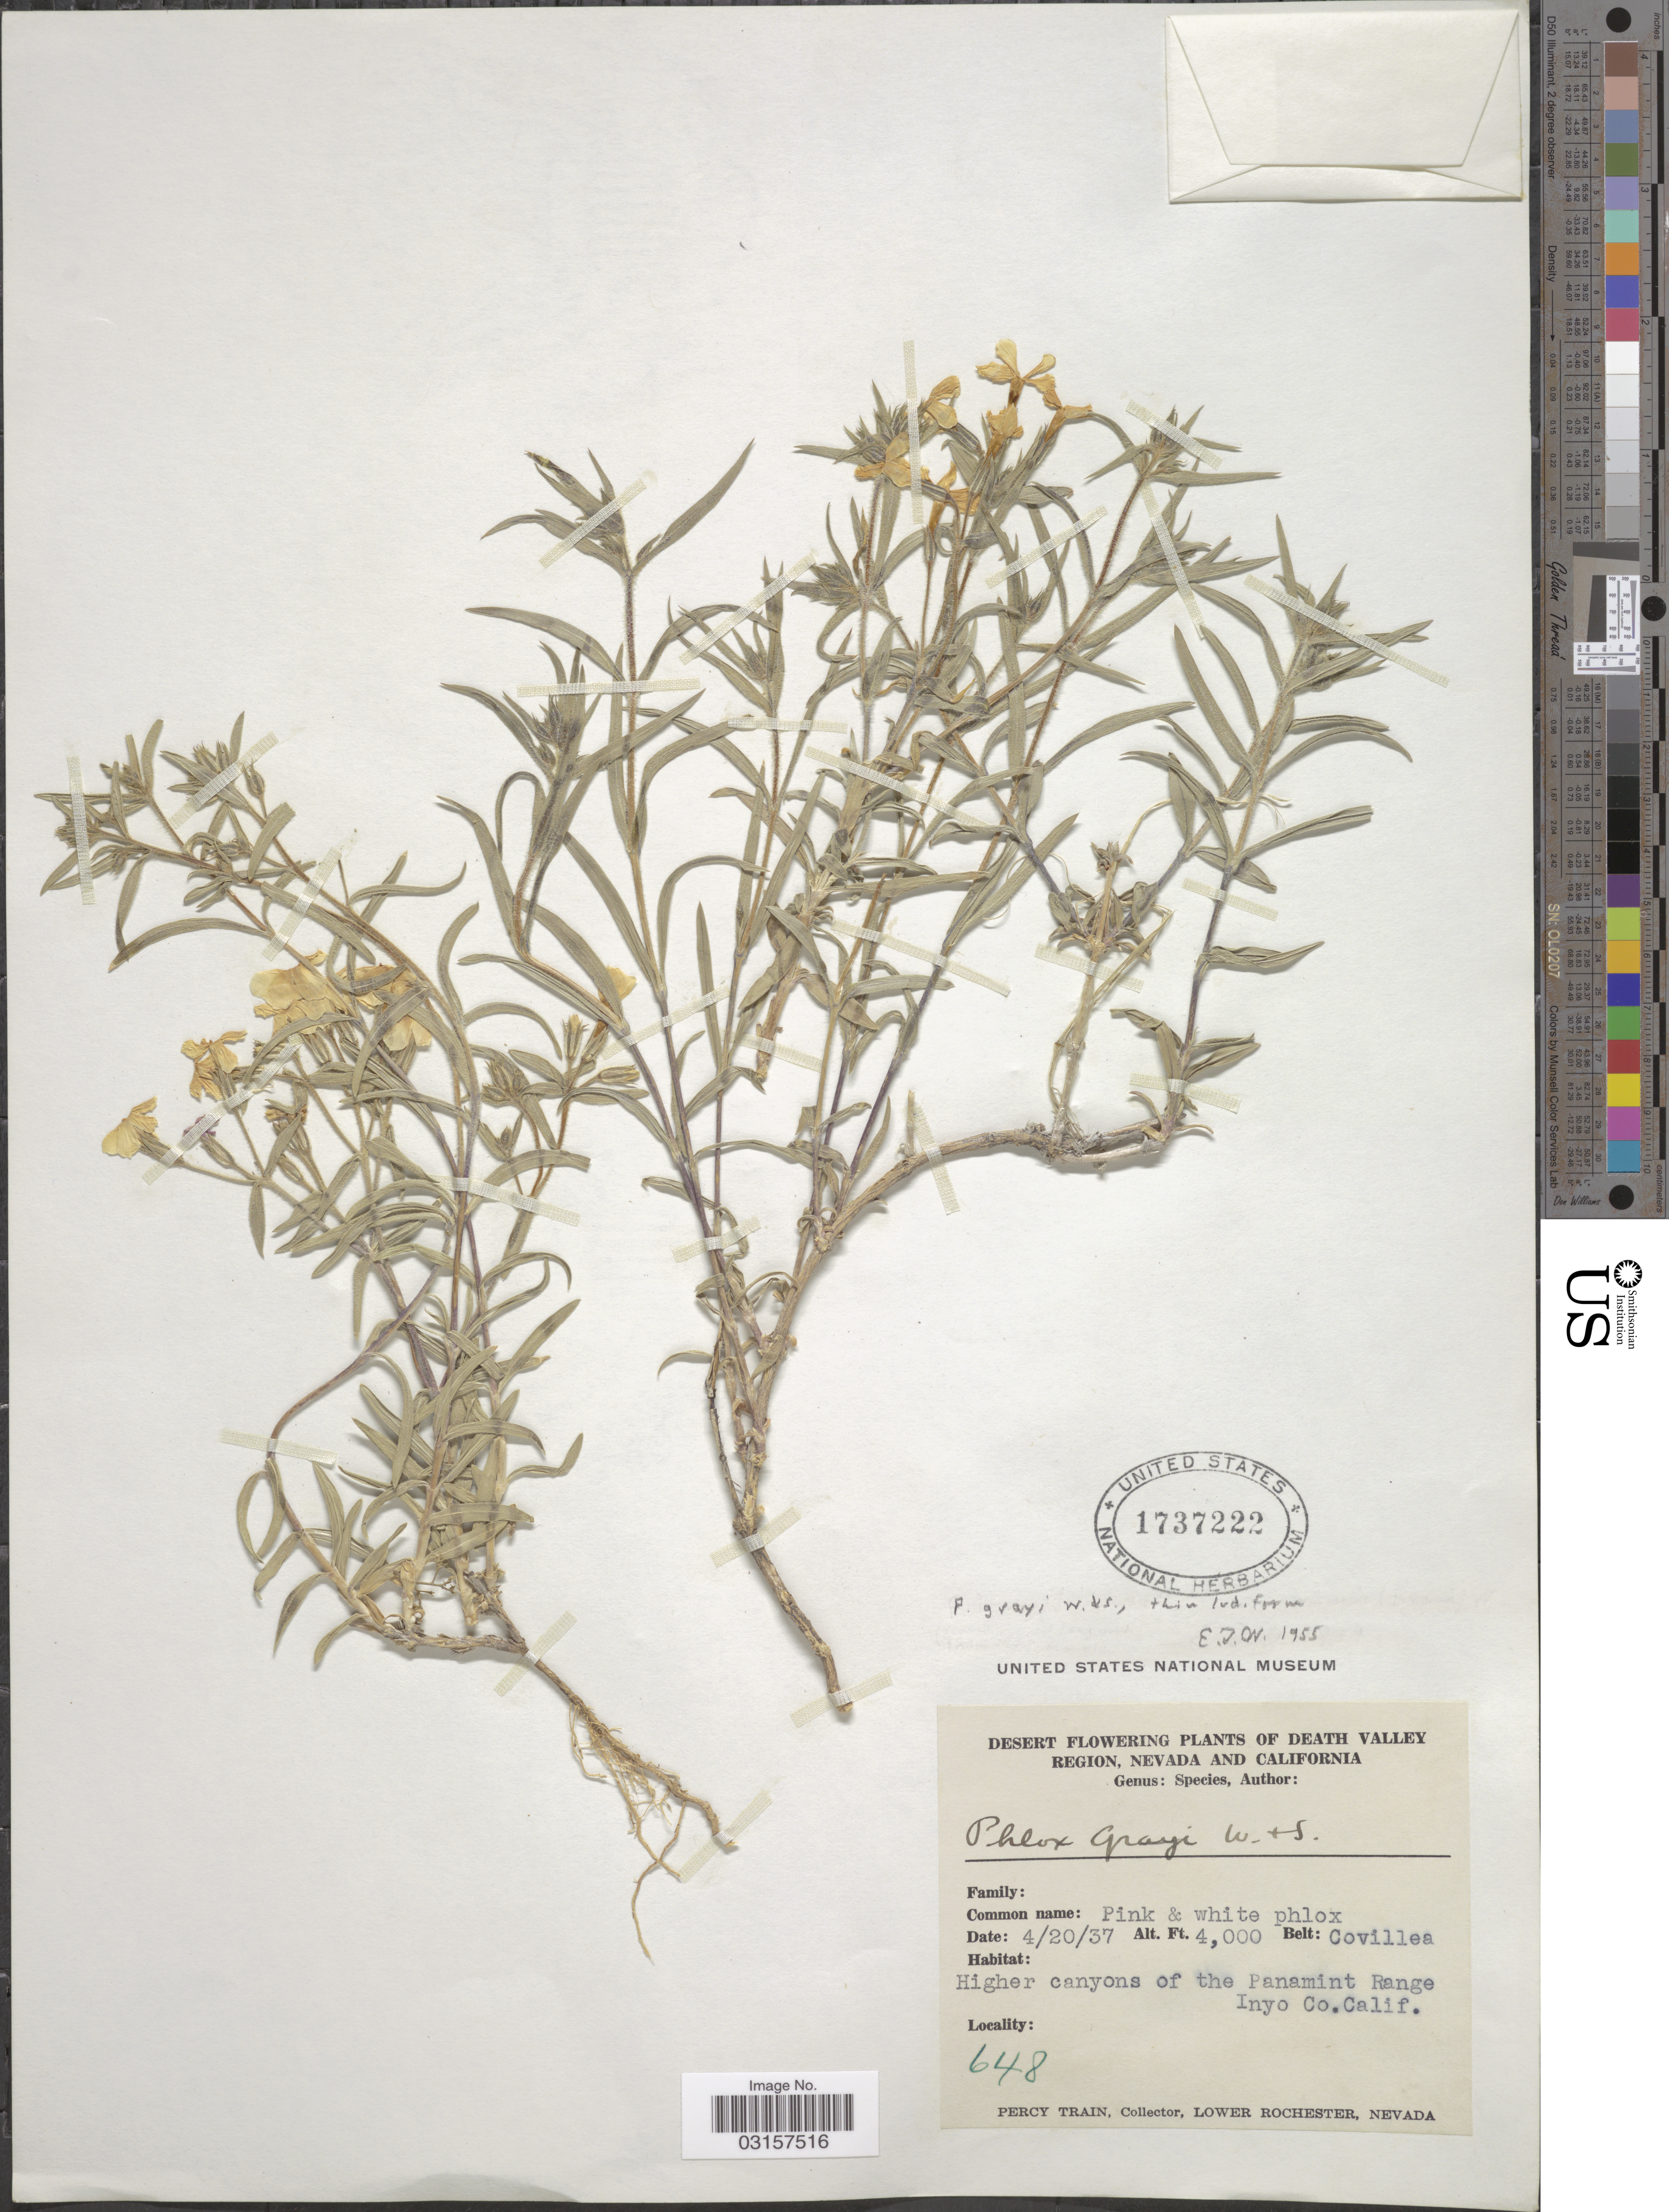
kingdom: Plantae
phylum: Tracheophyta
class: Magnoliopsida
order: Ericales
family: Polemoniaceae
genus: Phlox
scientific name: Phlox stansburyi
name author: (Torr.) A. Heller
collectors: P. Train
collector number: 648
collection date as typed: Transcribed d/m/y: 20/4/37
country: United States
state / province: California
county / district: Inyo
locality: Death Valley Region, Higher canyons of the Panamint Range, Inyo Co.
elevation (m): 1219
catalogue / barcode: US 1737222